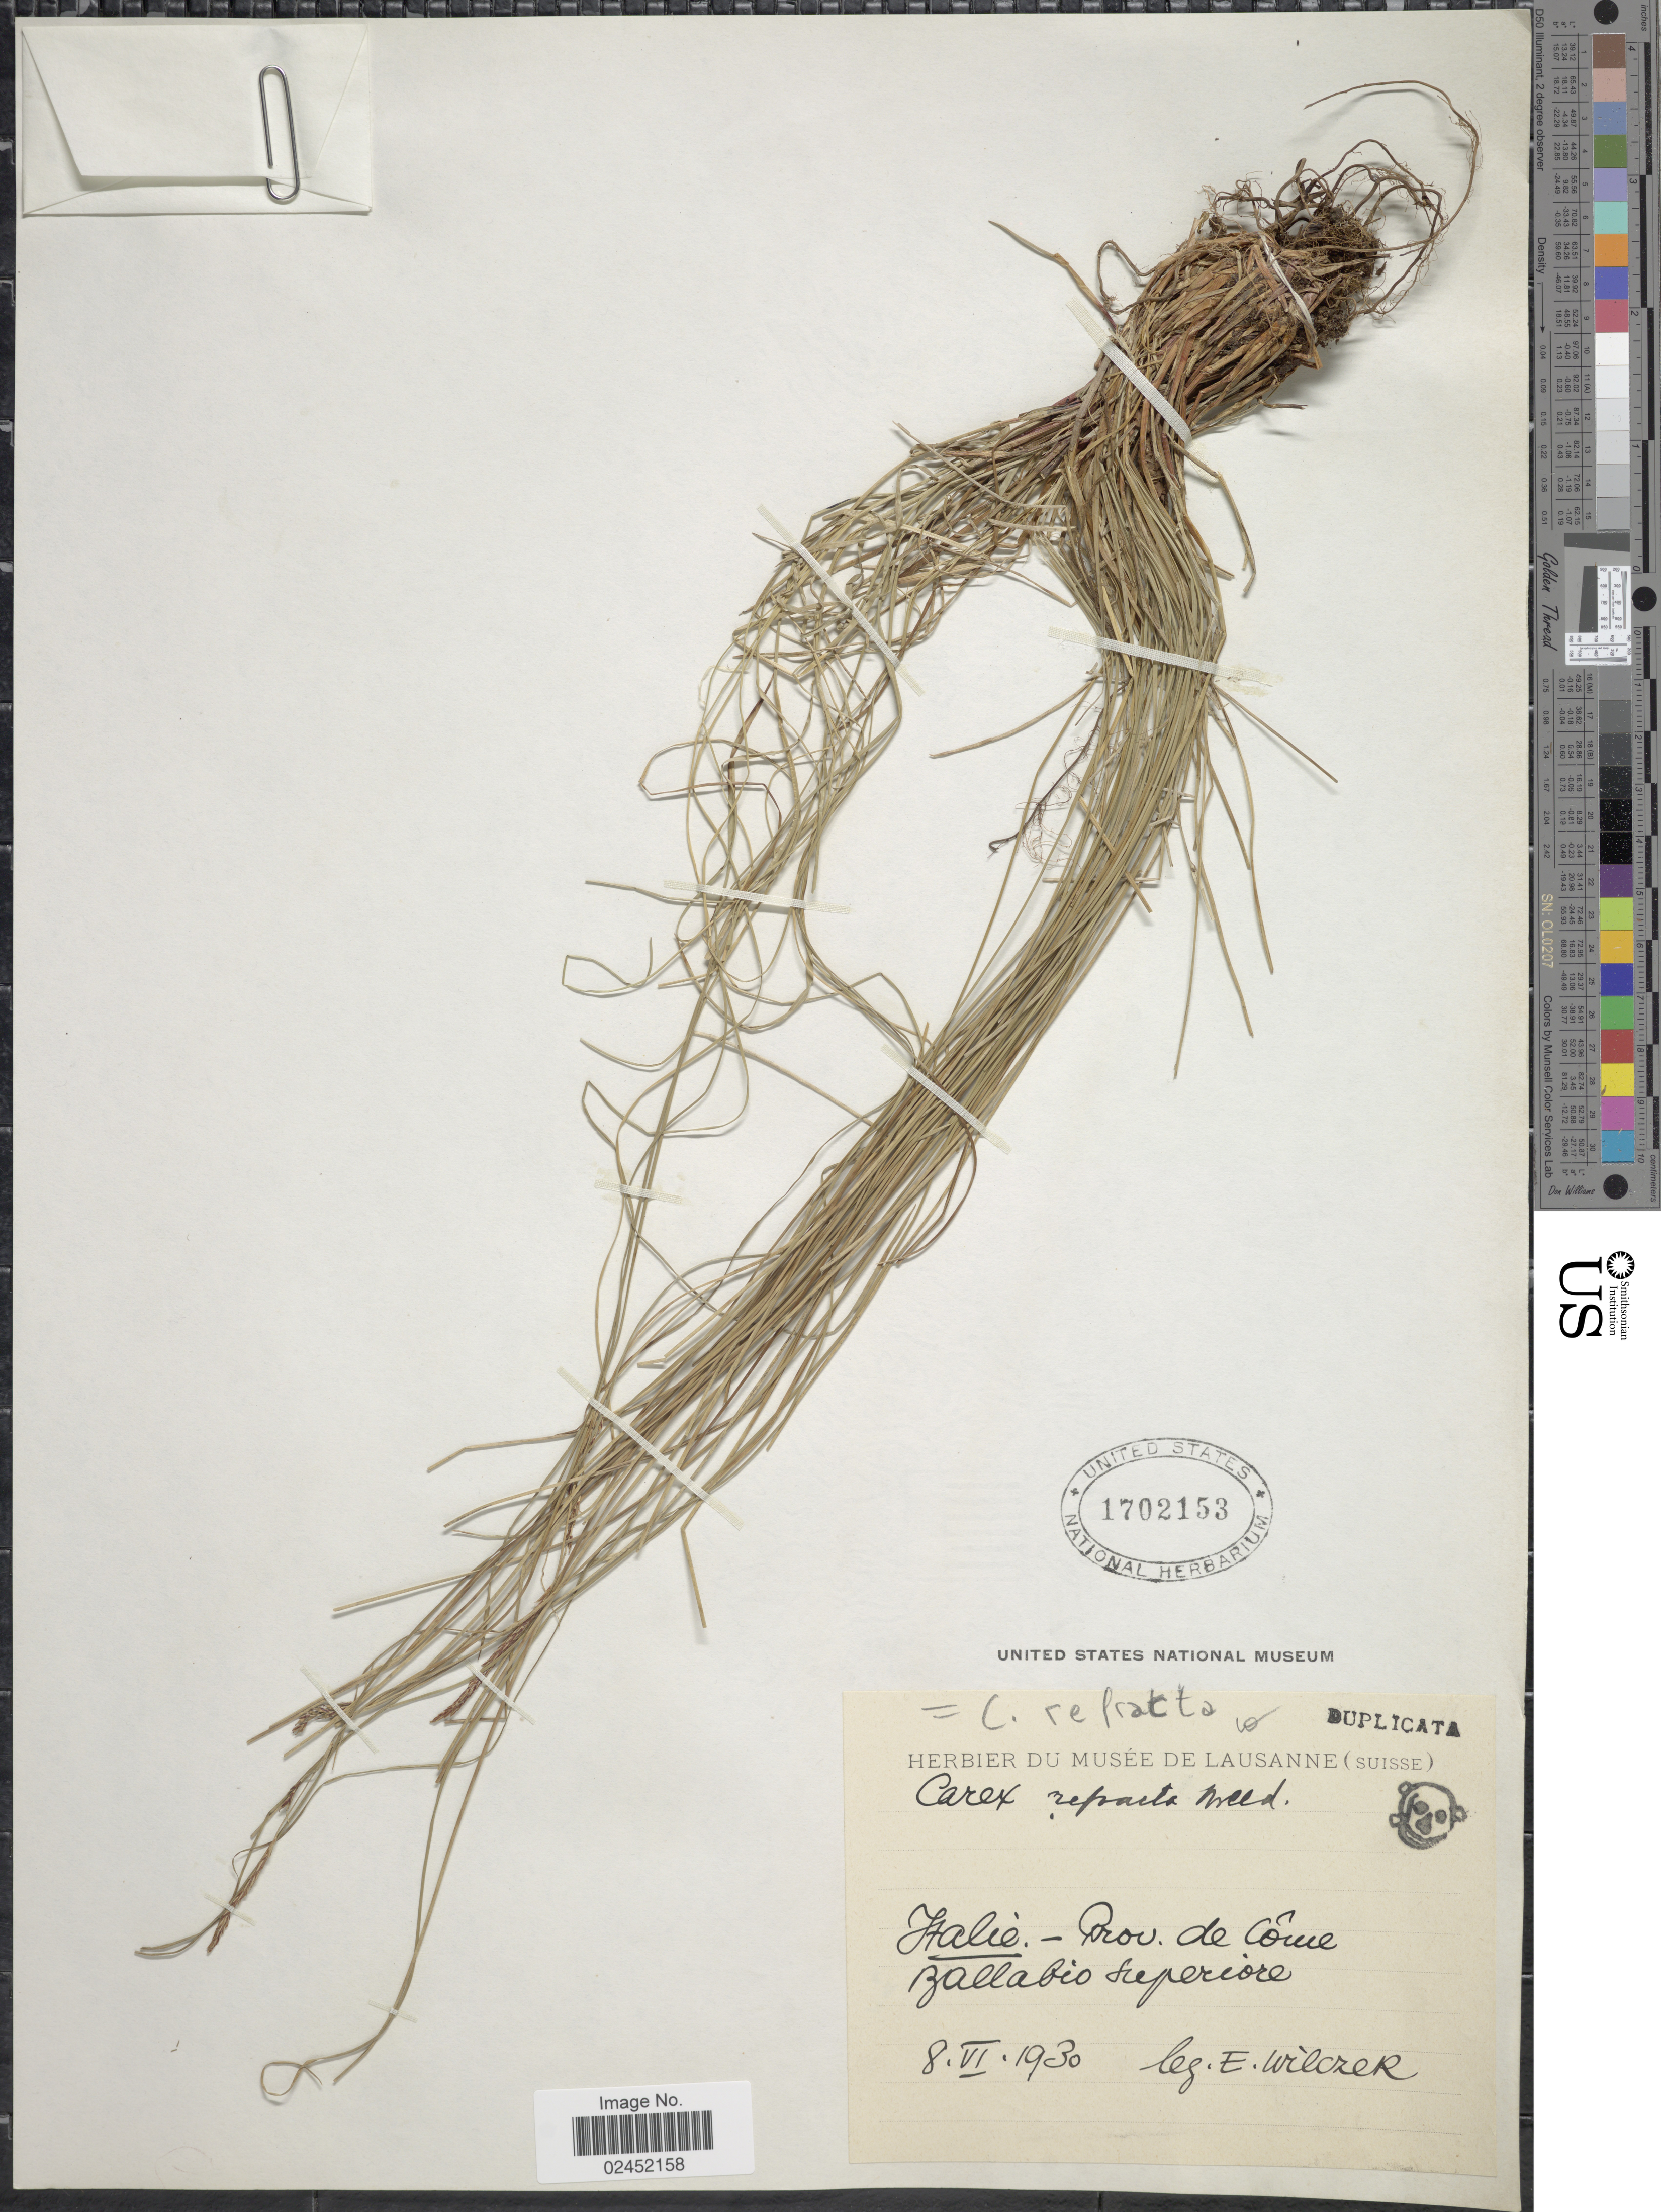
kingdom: Plantae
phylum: Tracheophyta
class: Liliopsida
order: Poales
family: Cyperaceae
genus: Carex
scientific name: Carex austroalpina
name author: Bech.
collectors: E. Wilczek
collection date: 1930-06-08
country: Italy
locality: Italie - Prov. de Come [interpreted] zallabio superiore.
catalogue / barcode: US 1702153